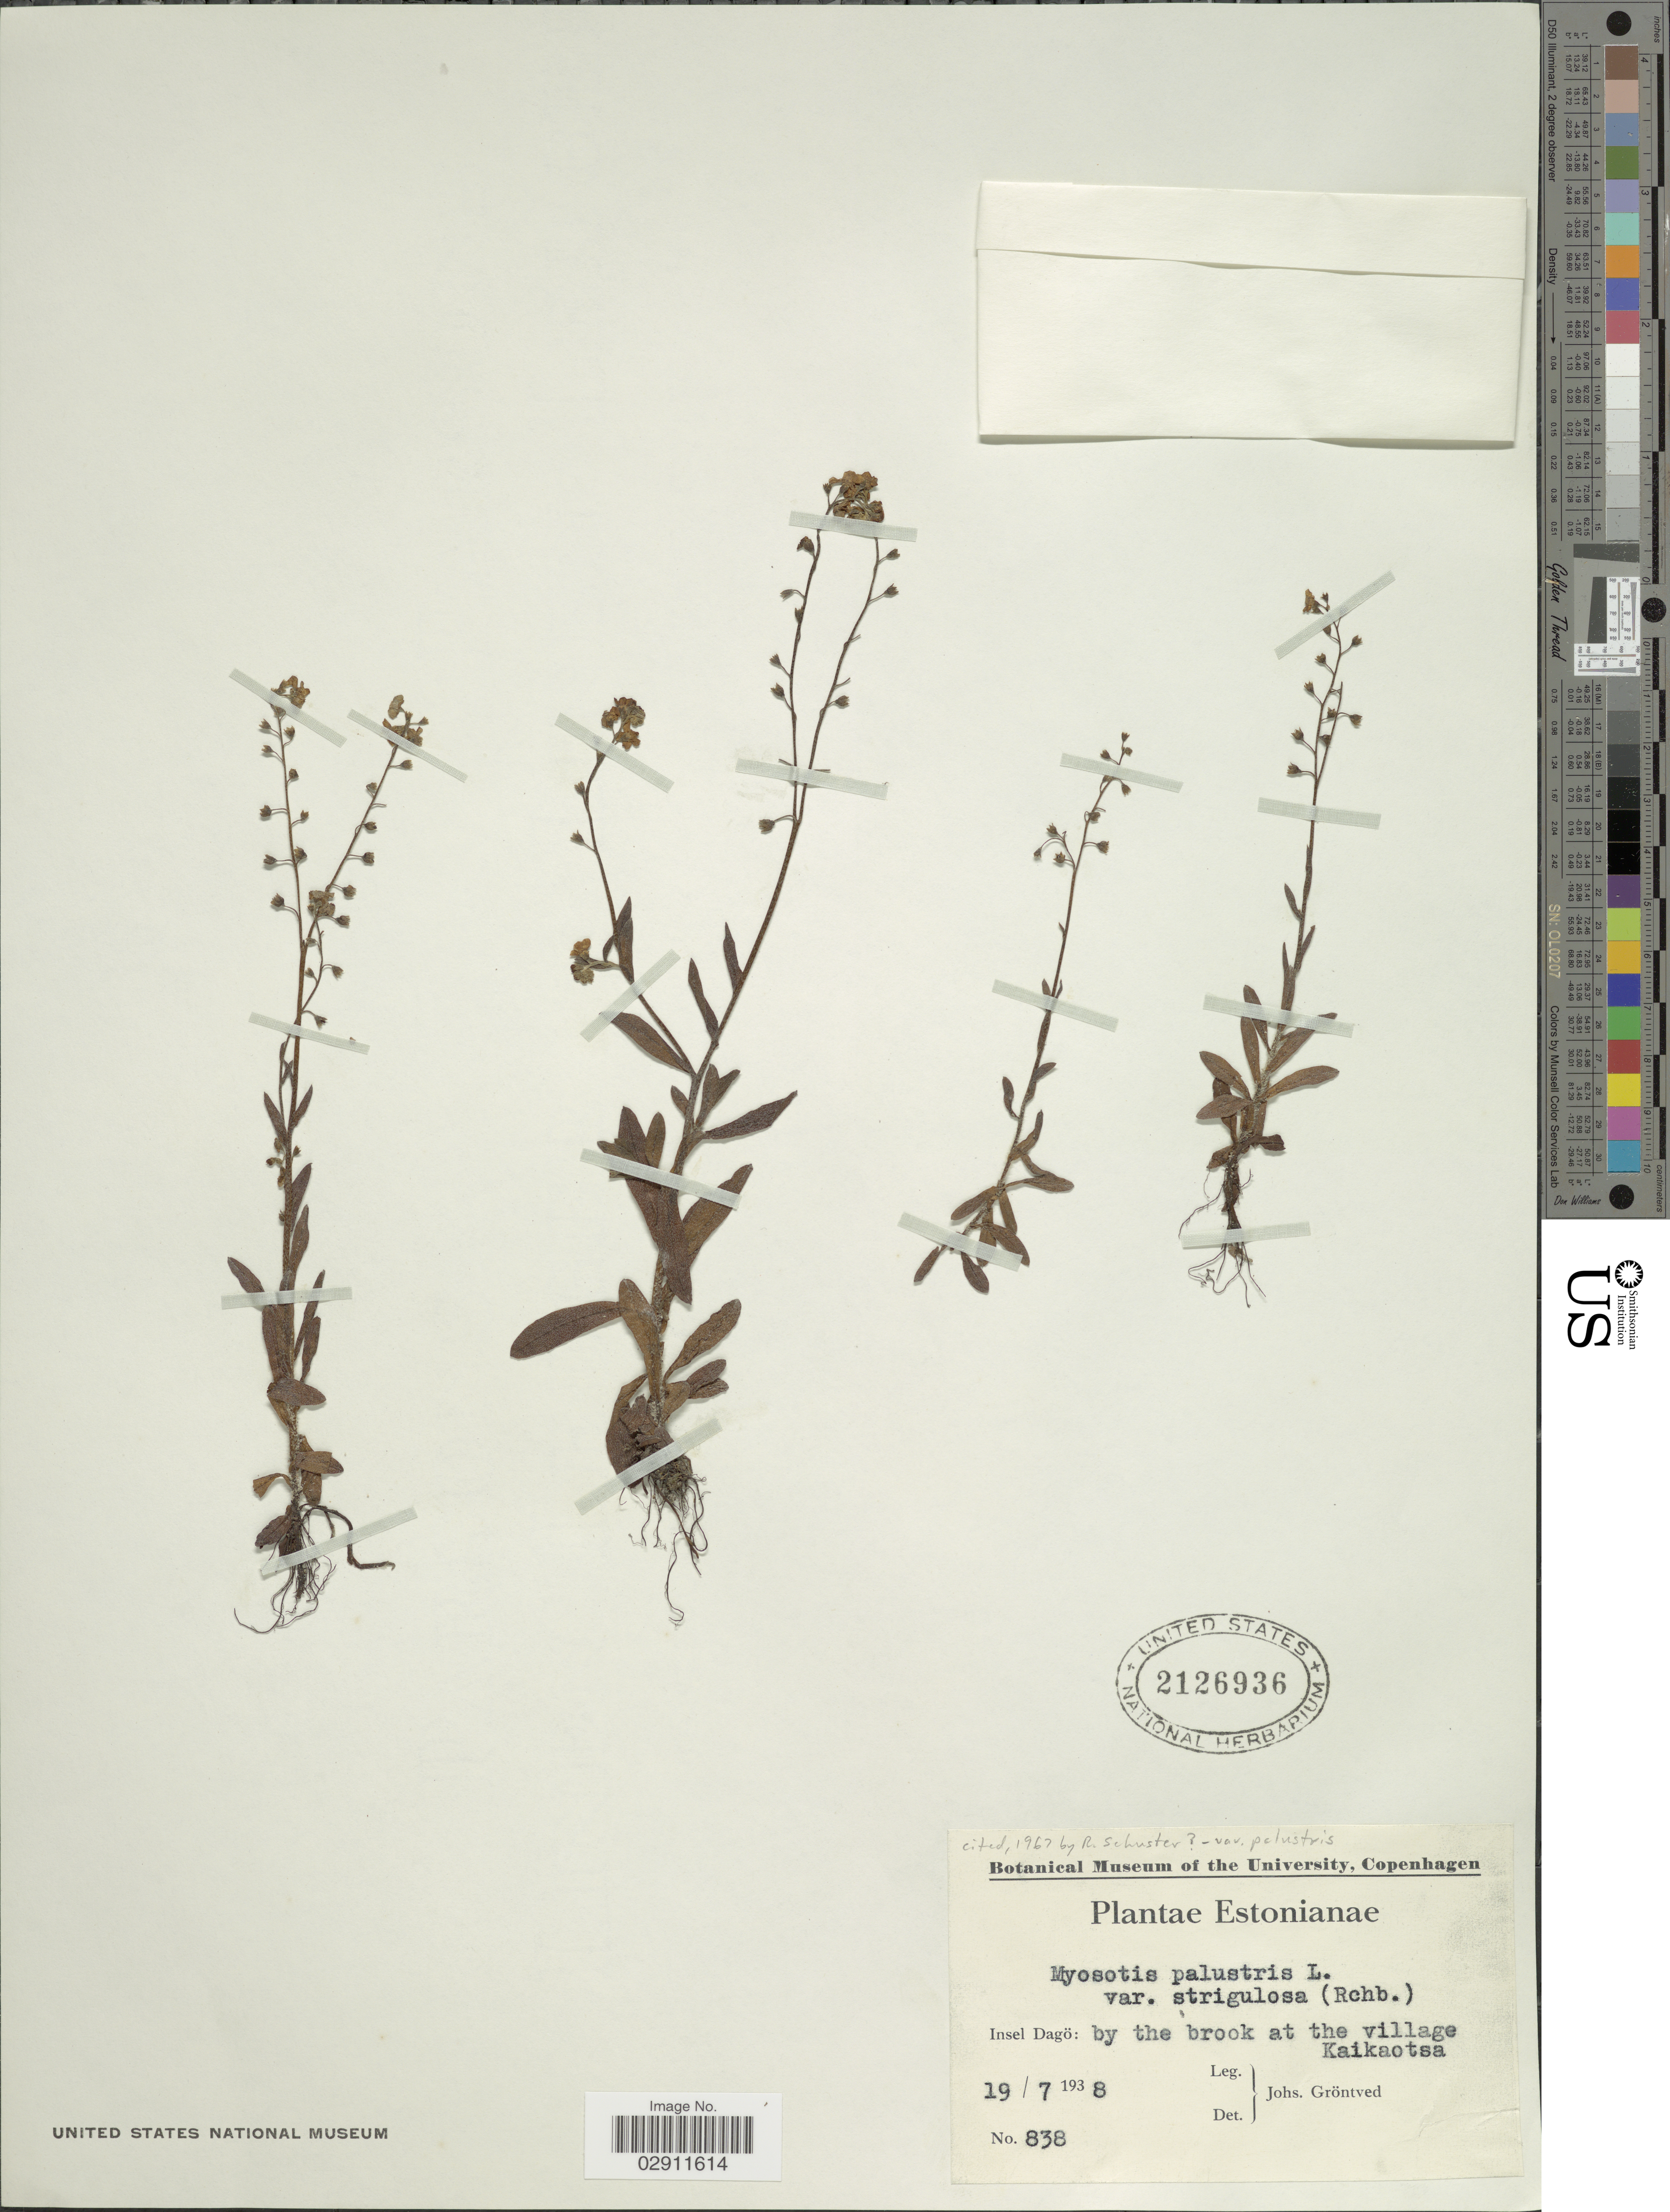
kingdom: Plantae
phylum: Tracheophyta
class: Magnoliopsida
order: Boraginales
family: Boraginaceae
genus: Myosotis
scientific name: Myosotis palustris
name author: L.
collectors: J. Gröntved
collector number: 838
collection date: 1938-07-19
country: Estonia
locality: Insel Dagö: by the brook at the village Kaikaotsa.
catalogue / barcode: US 2126936